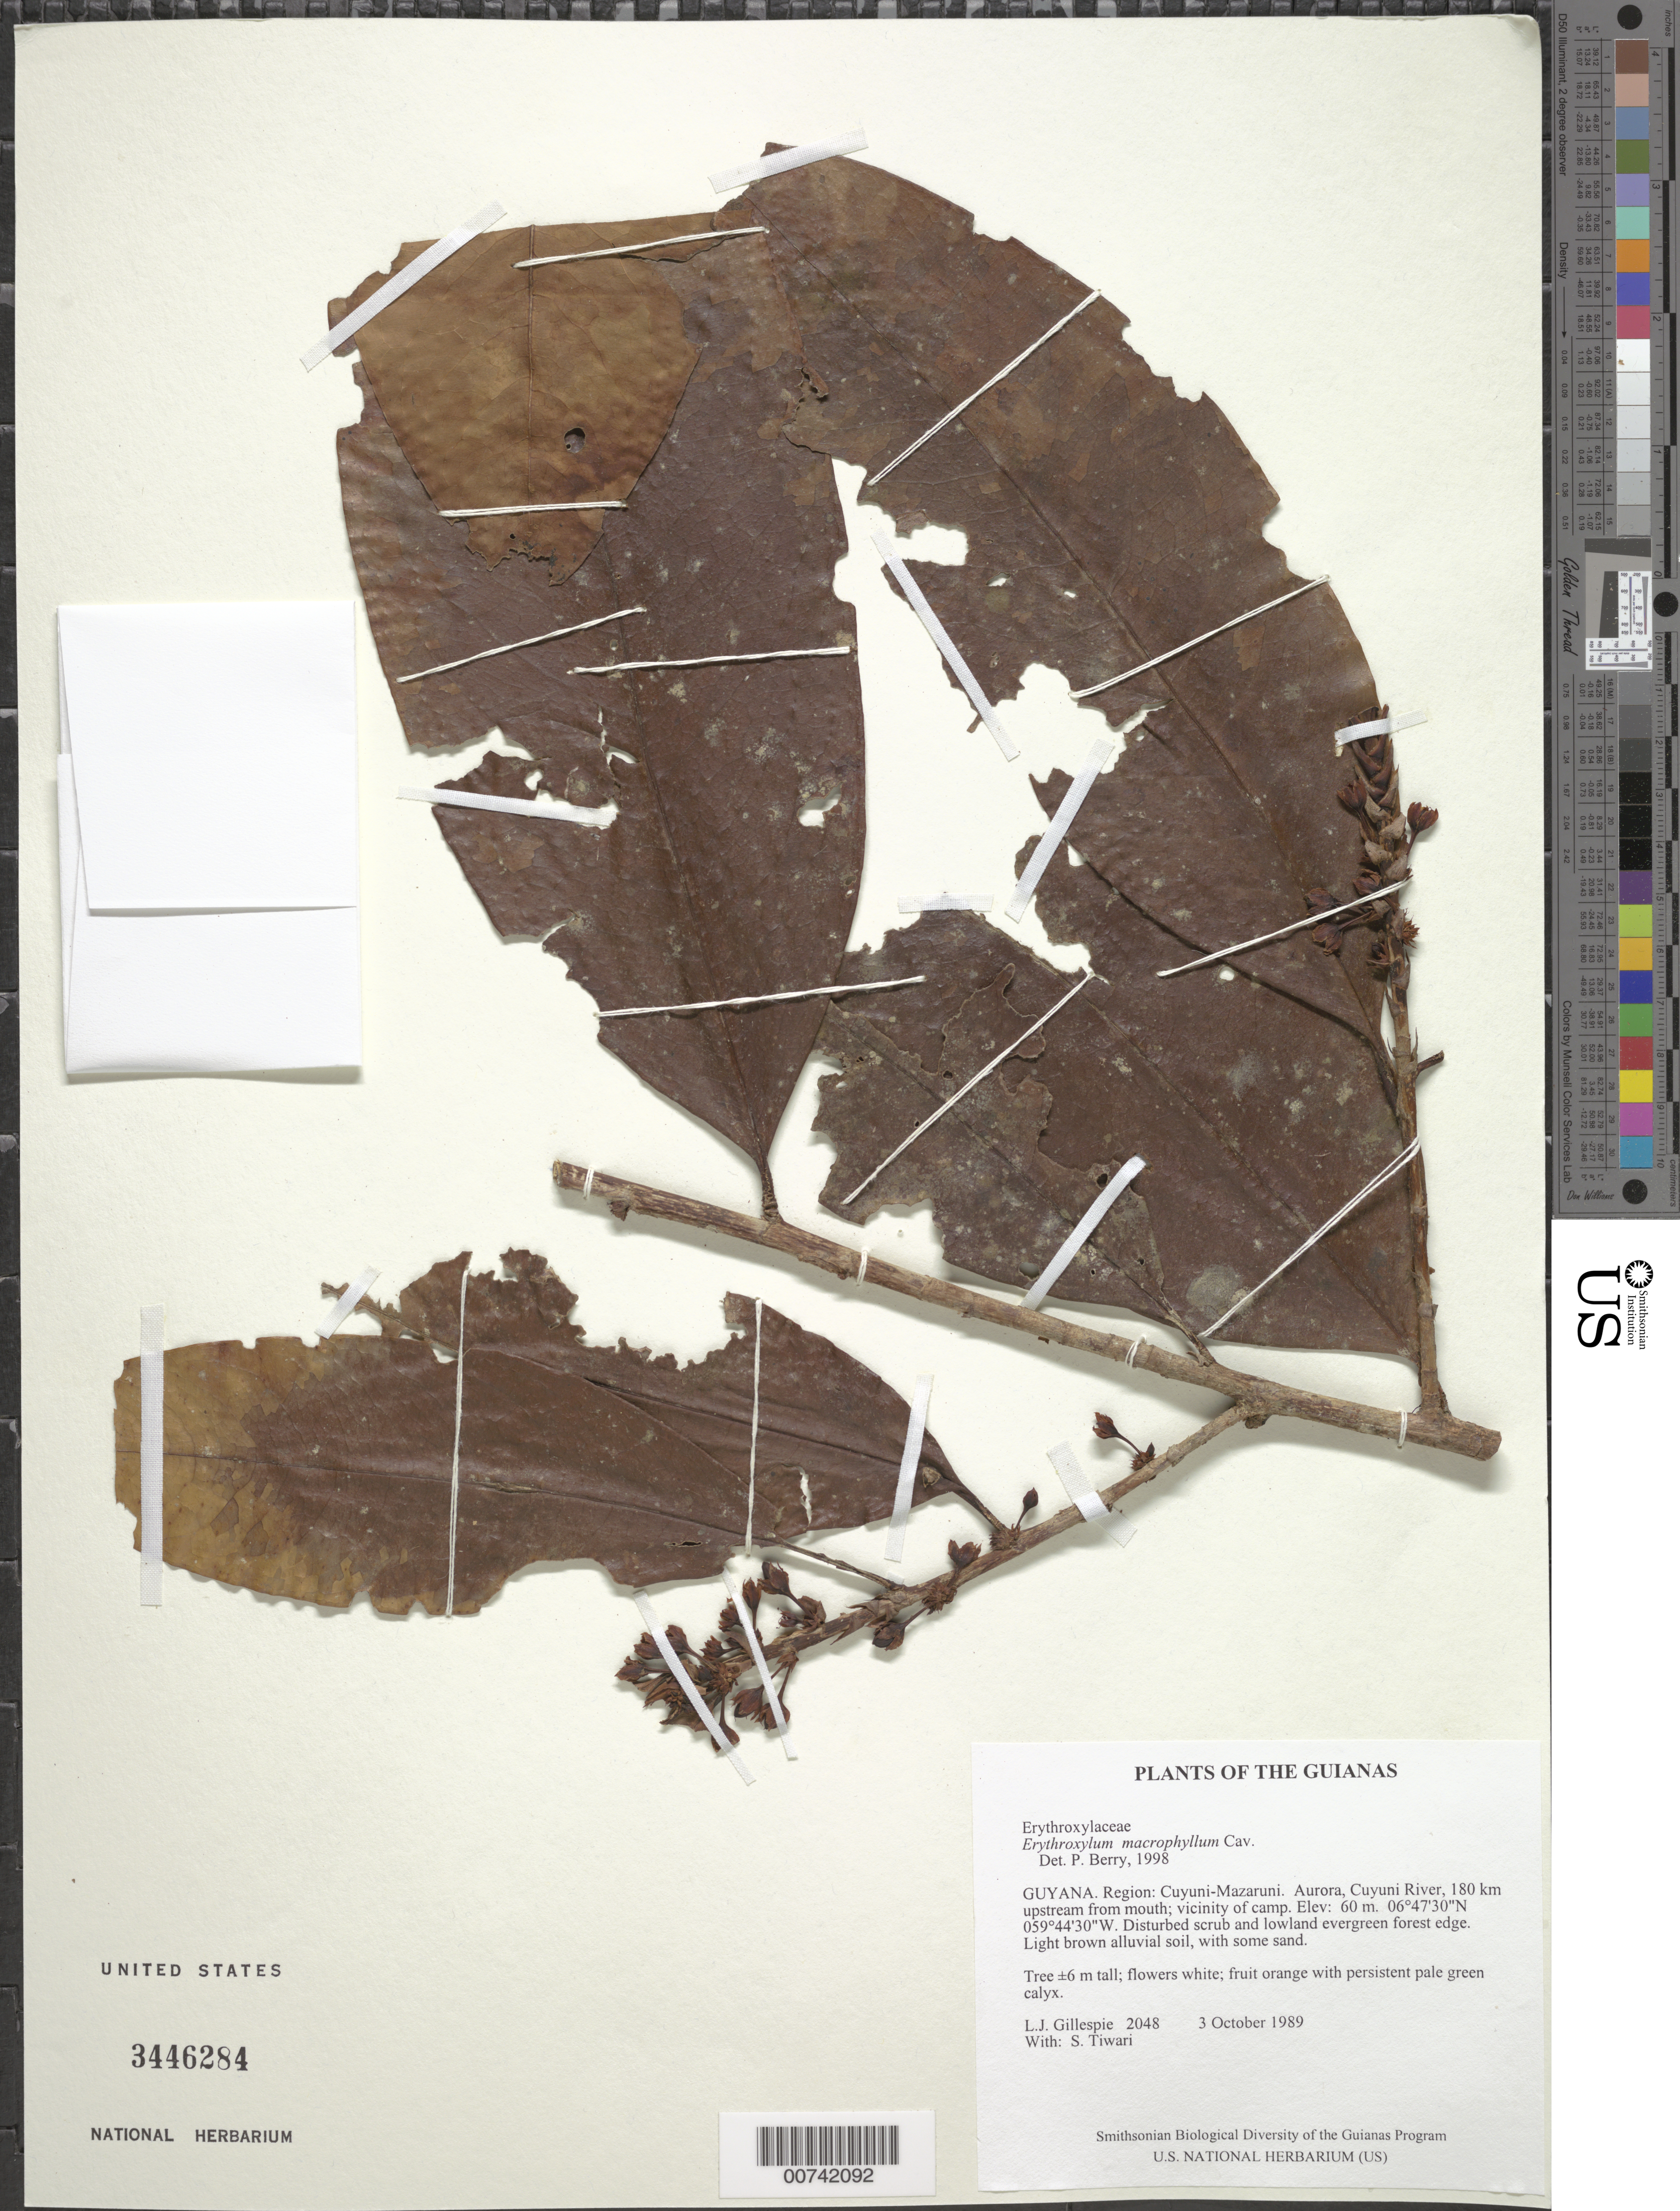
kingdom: Plantae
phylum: Tracheophyta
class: Magnoliopsida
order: Malpighiales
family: Erythroxylaceae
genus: Erythroxylum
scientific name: Erythroxylum macrophyllum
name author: Cav.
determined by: Berry, P. E., (WIS), University of Wisconsin - Madison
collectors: L. J. Gillespie & S. Tiwari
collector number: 2048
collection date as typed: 3 October 1989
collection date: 1989-10-03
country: Guyana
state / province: Cuyuni-Mazaruni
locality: Aurora, Cuyuni River, 180 km upstream from mouth; vicinity of camp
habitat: Disturbed scrub and lowland evergreen forest edge. Light brown alluvial soil, with some sand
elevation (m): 60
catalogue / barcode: US 3446284